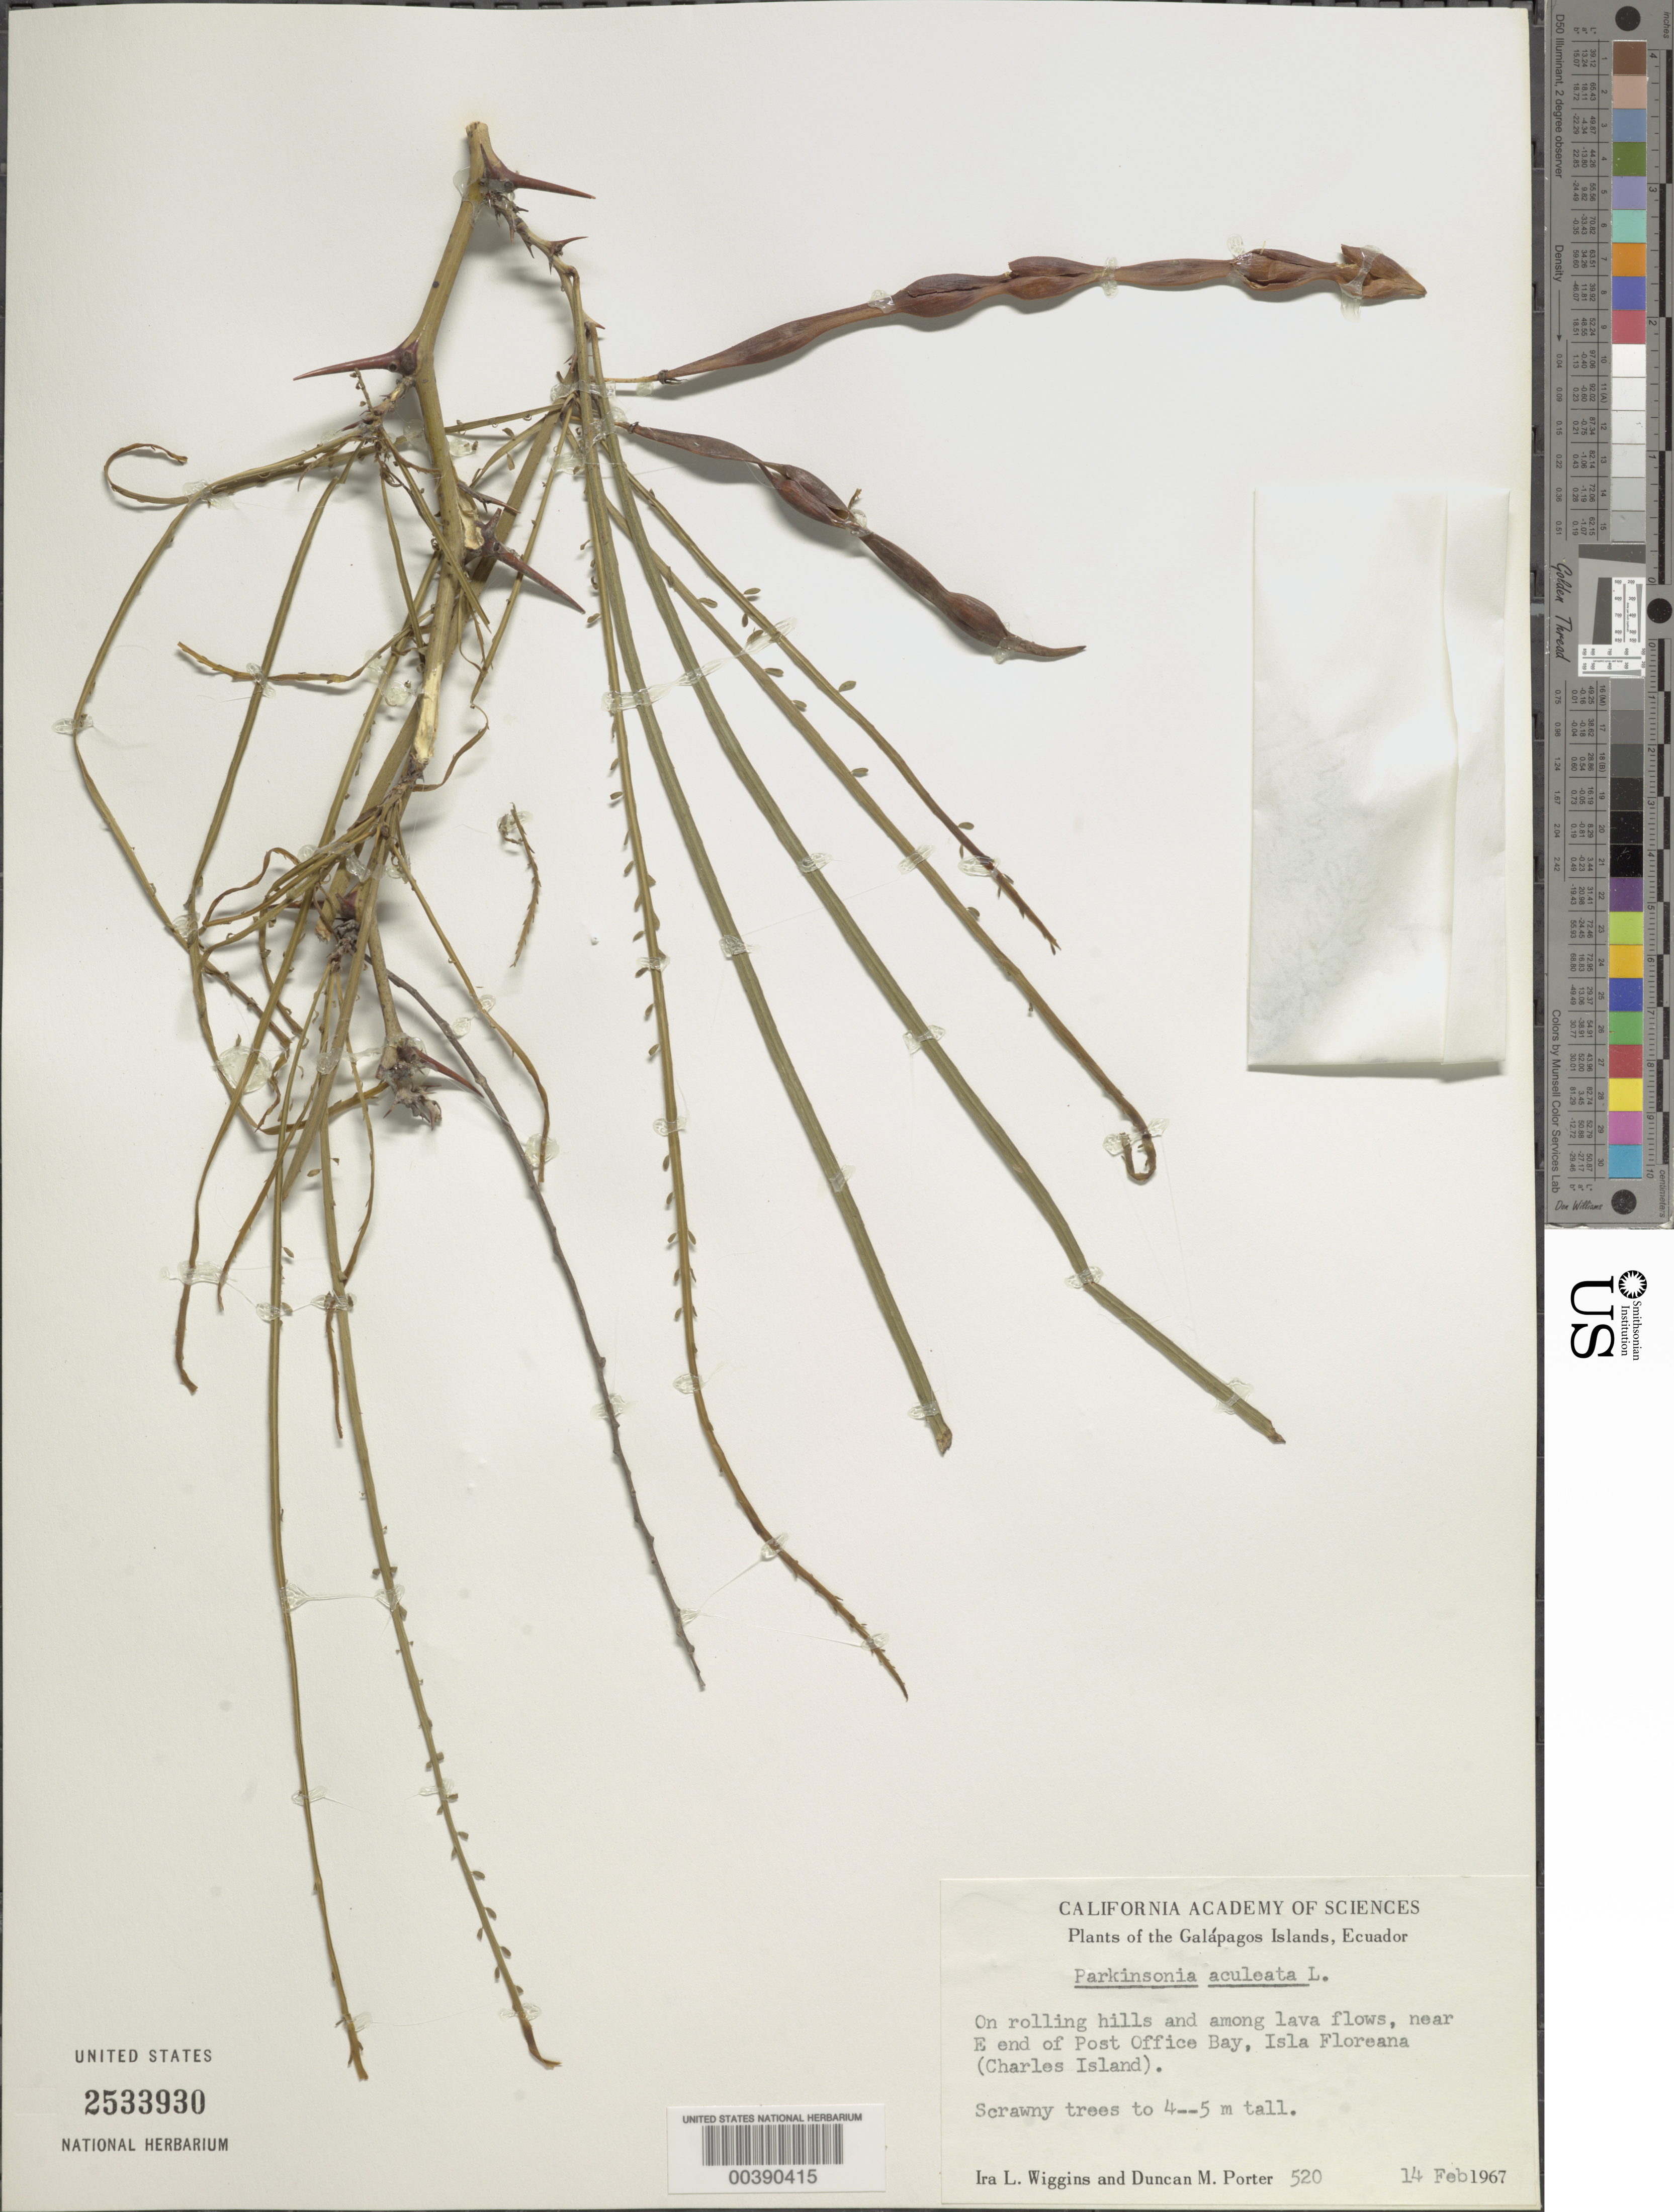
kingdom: Plantae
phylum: Tracheophyta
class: Magnoliopsida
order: Fabales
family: Fabaceae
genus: Parkinsonia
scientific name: Parkinsonia aculeata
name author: L.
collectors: I. L. Wiggins & D. M. Porter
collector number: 520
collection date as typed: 14 Feb 1967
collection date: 1967-02-14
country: Ecuador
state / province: Colón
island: Floreana [Charles, Santa Maria]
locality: Near E end of Post Office Bay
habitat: On rolling hills and among lava flows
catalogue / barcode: US 2533930